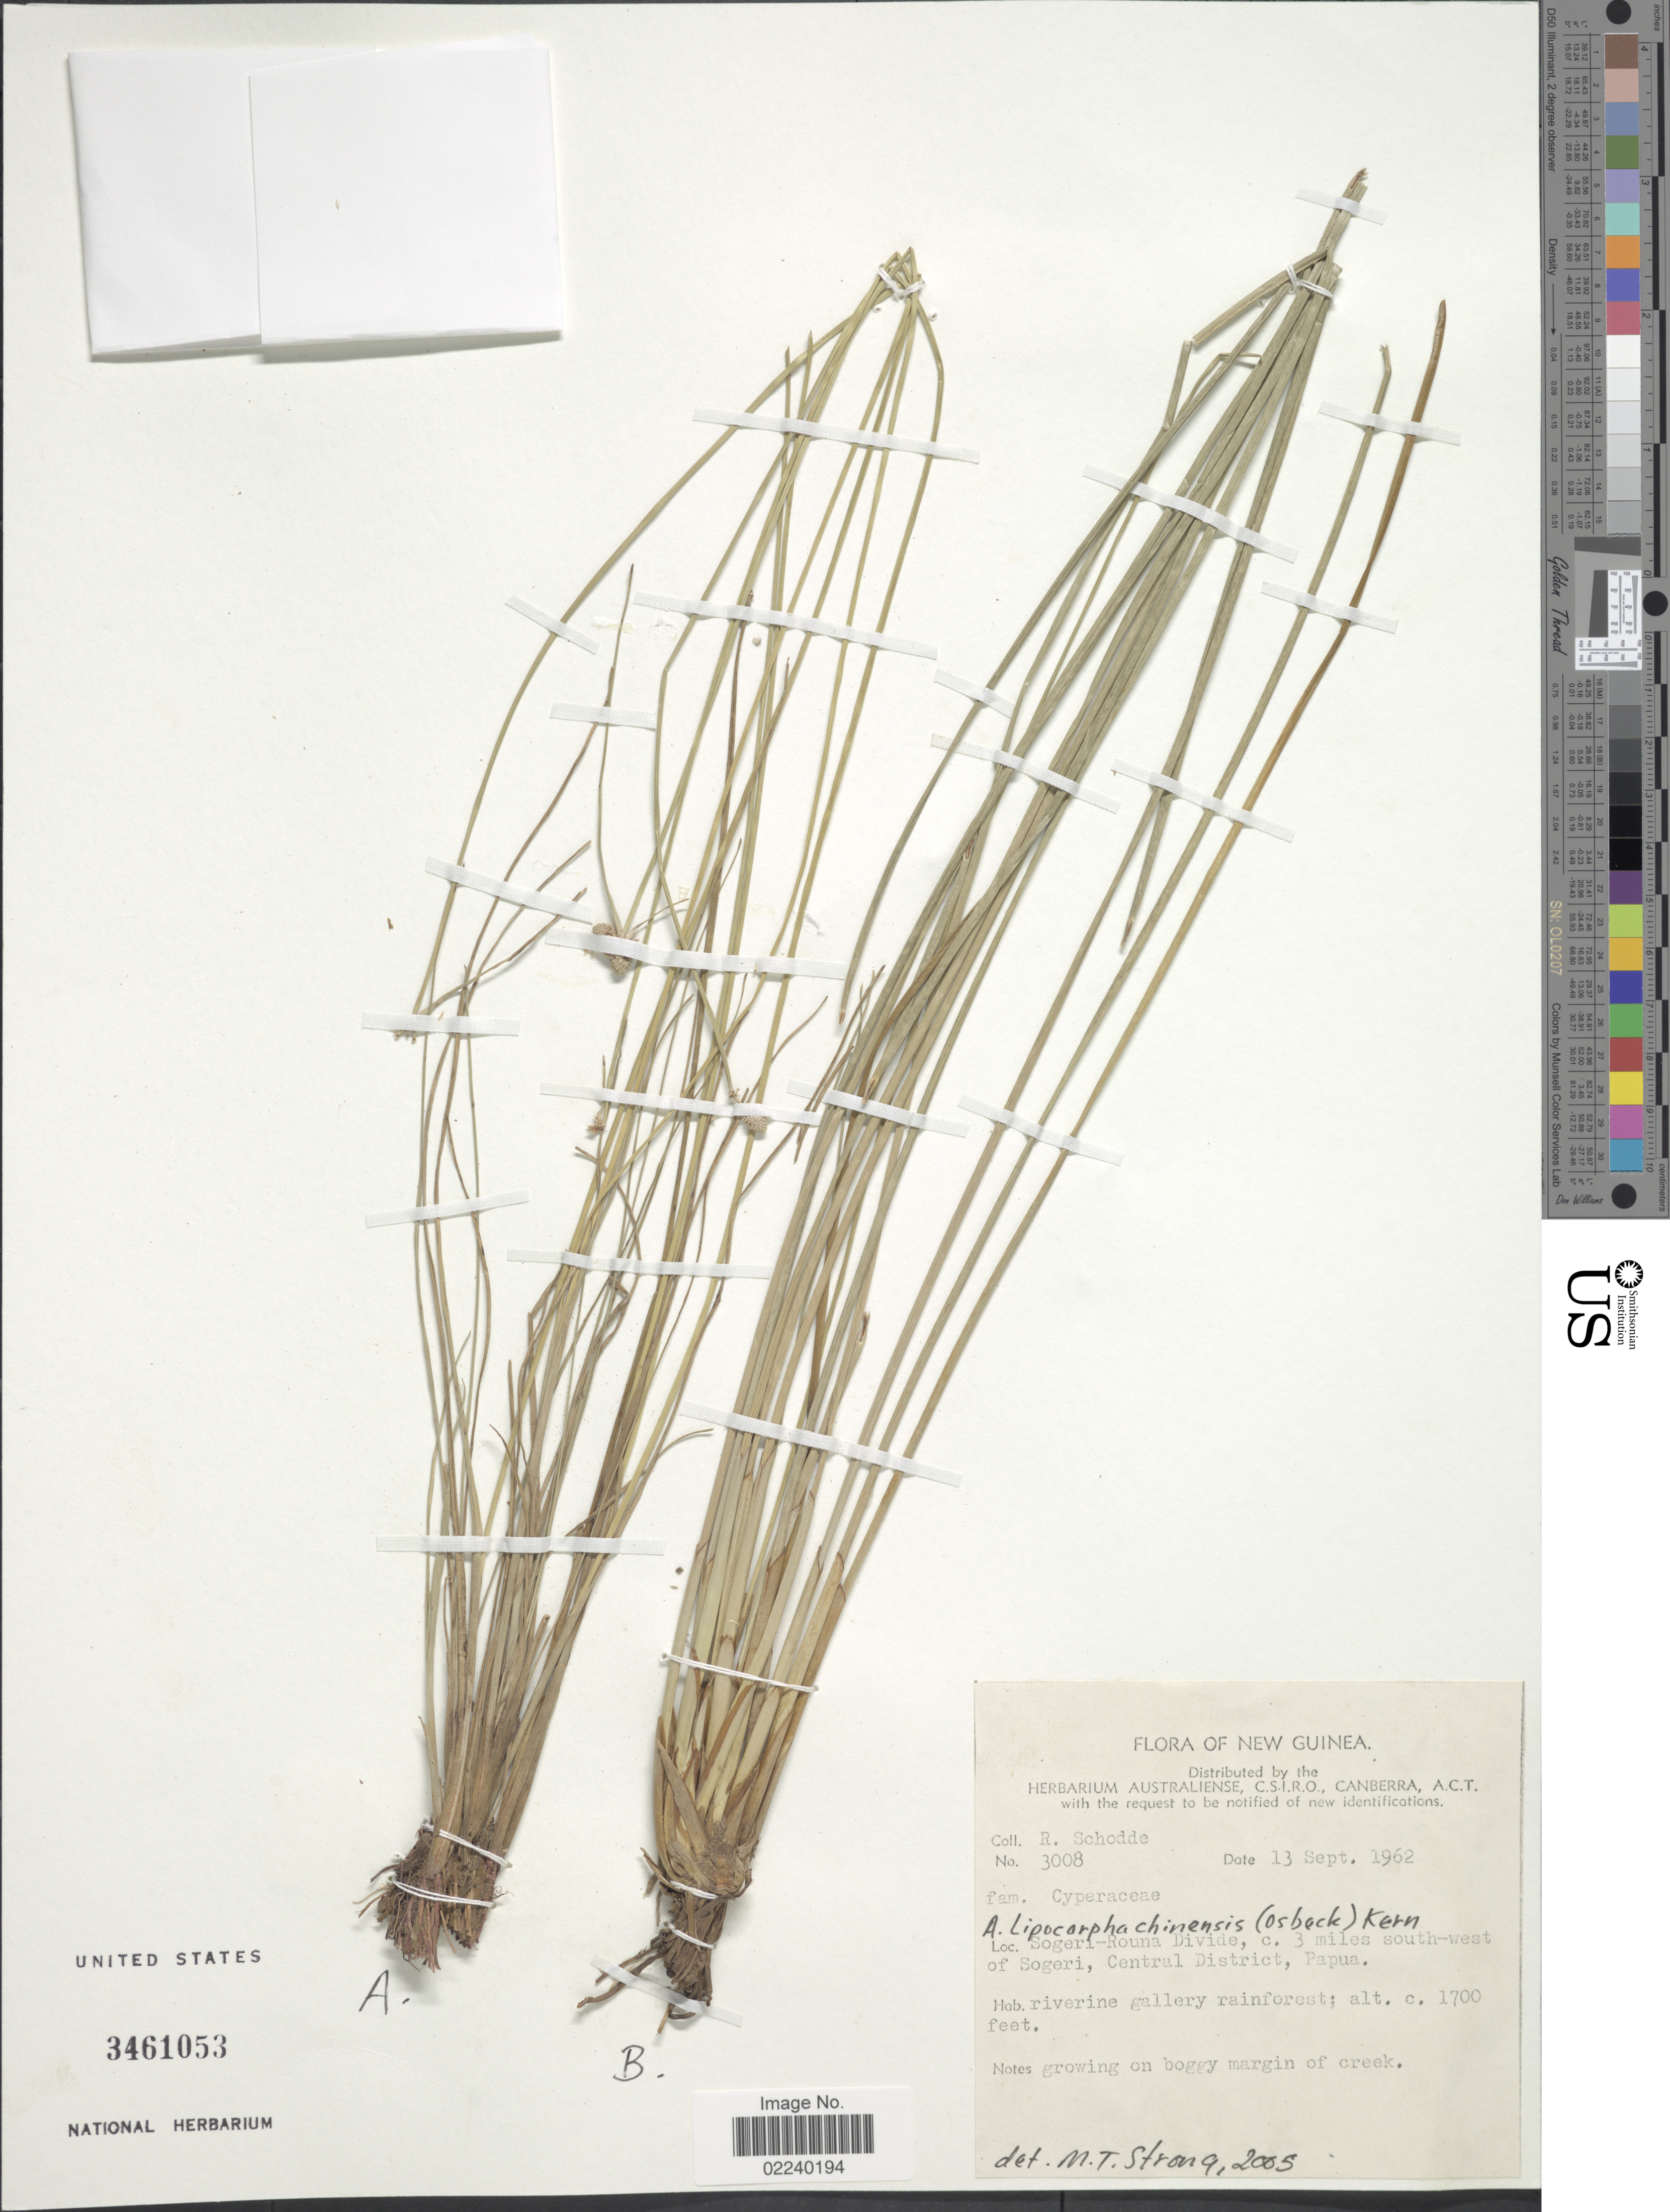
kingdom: Plantae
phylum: Tracheophyta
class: Liliopsida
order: Poales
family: Cyperaceae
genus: Cyperus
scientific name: Cyperus albescens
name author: (Steud.) Larridon & Govaerts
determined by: Strong, M. T., (US), Smithsonian Institution - National Museum of Natural History (UNITED STATES)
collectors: R. Schodde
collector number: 3008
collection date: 1962-09-13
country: Papua New Guinea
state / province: Central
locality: Sogeri-Rouna Divide, c. 3 miles south-west of Sogeri, Central District, Papua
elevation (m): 518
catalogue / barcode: US 3461053